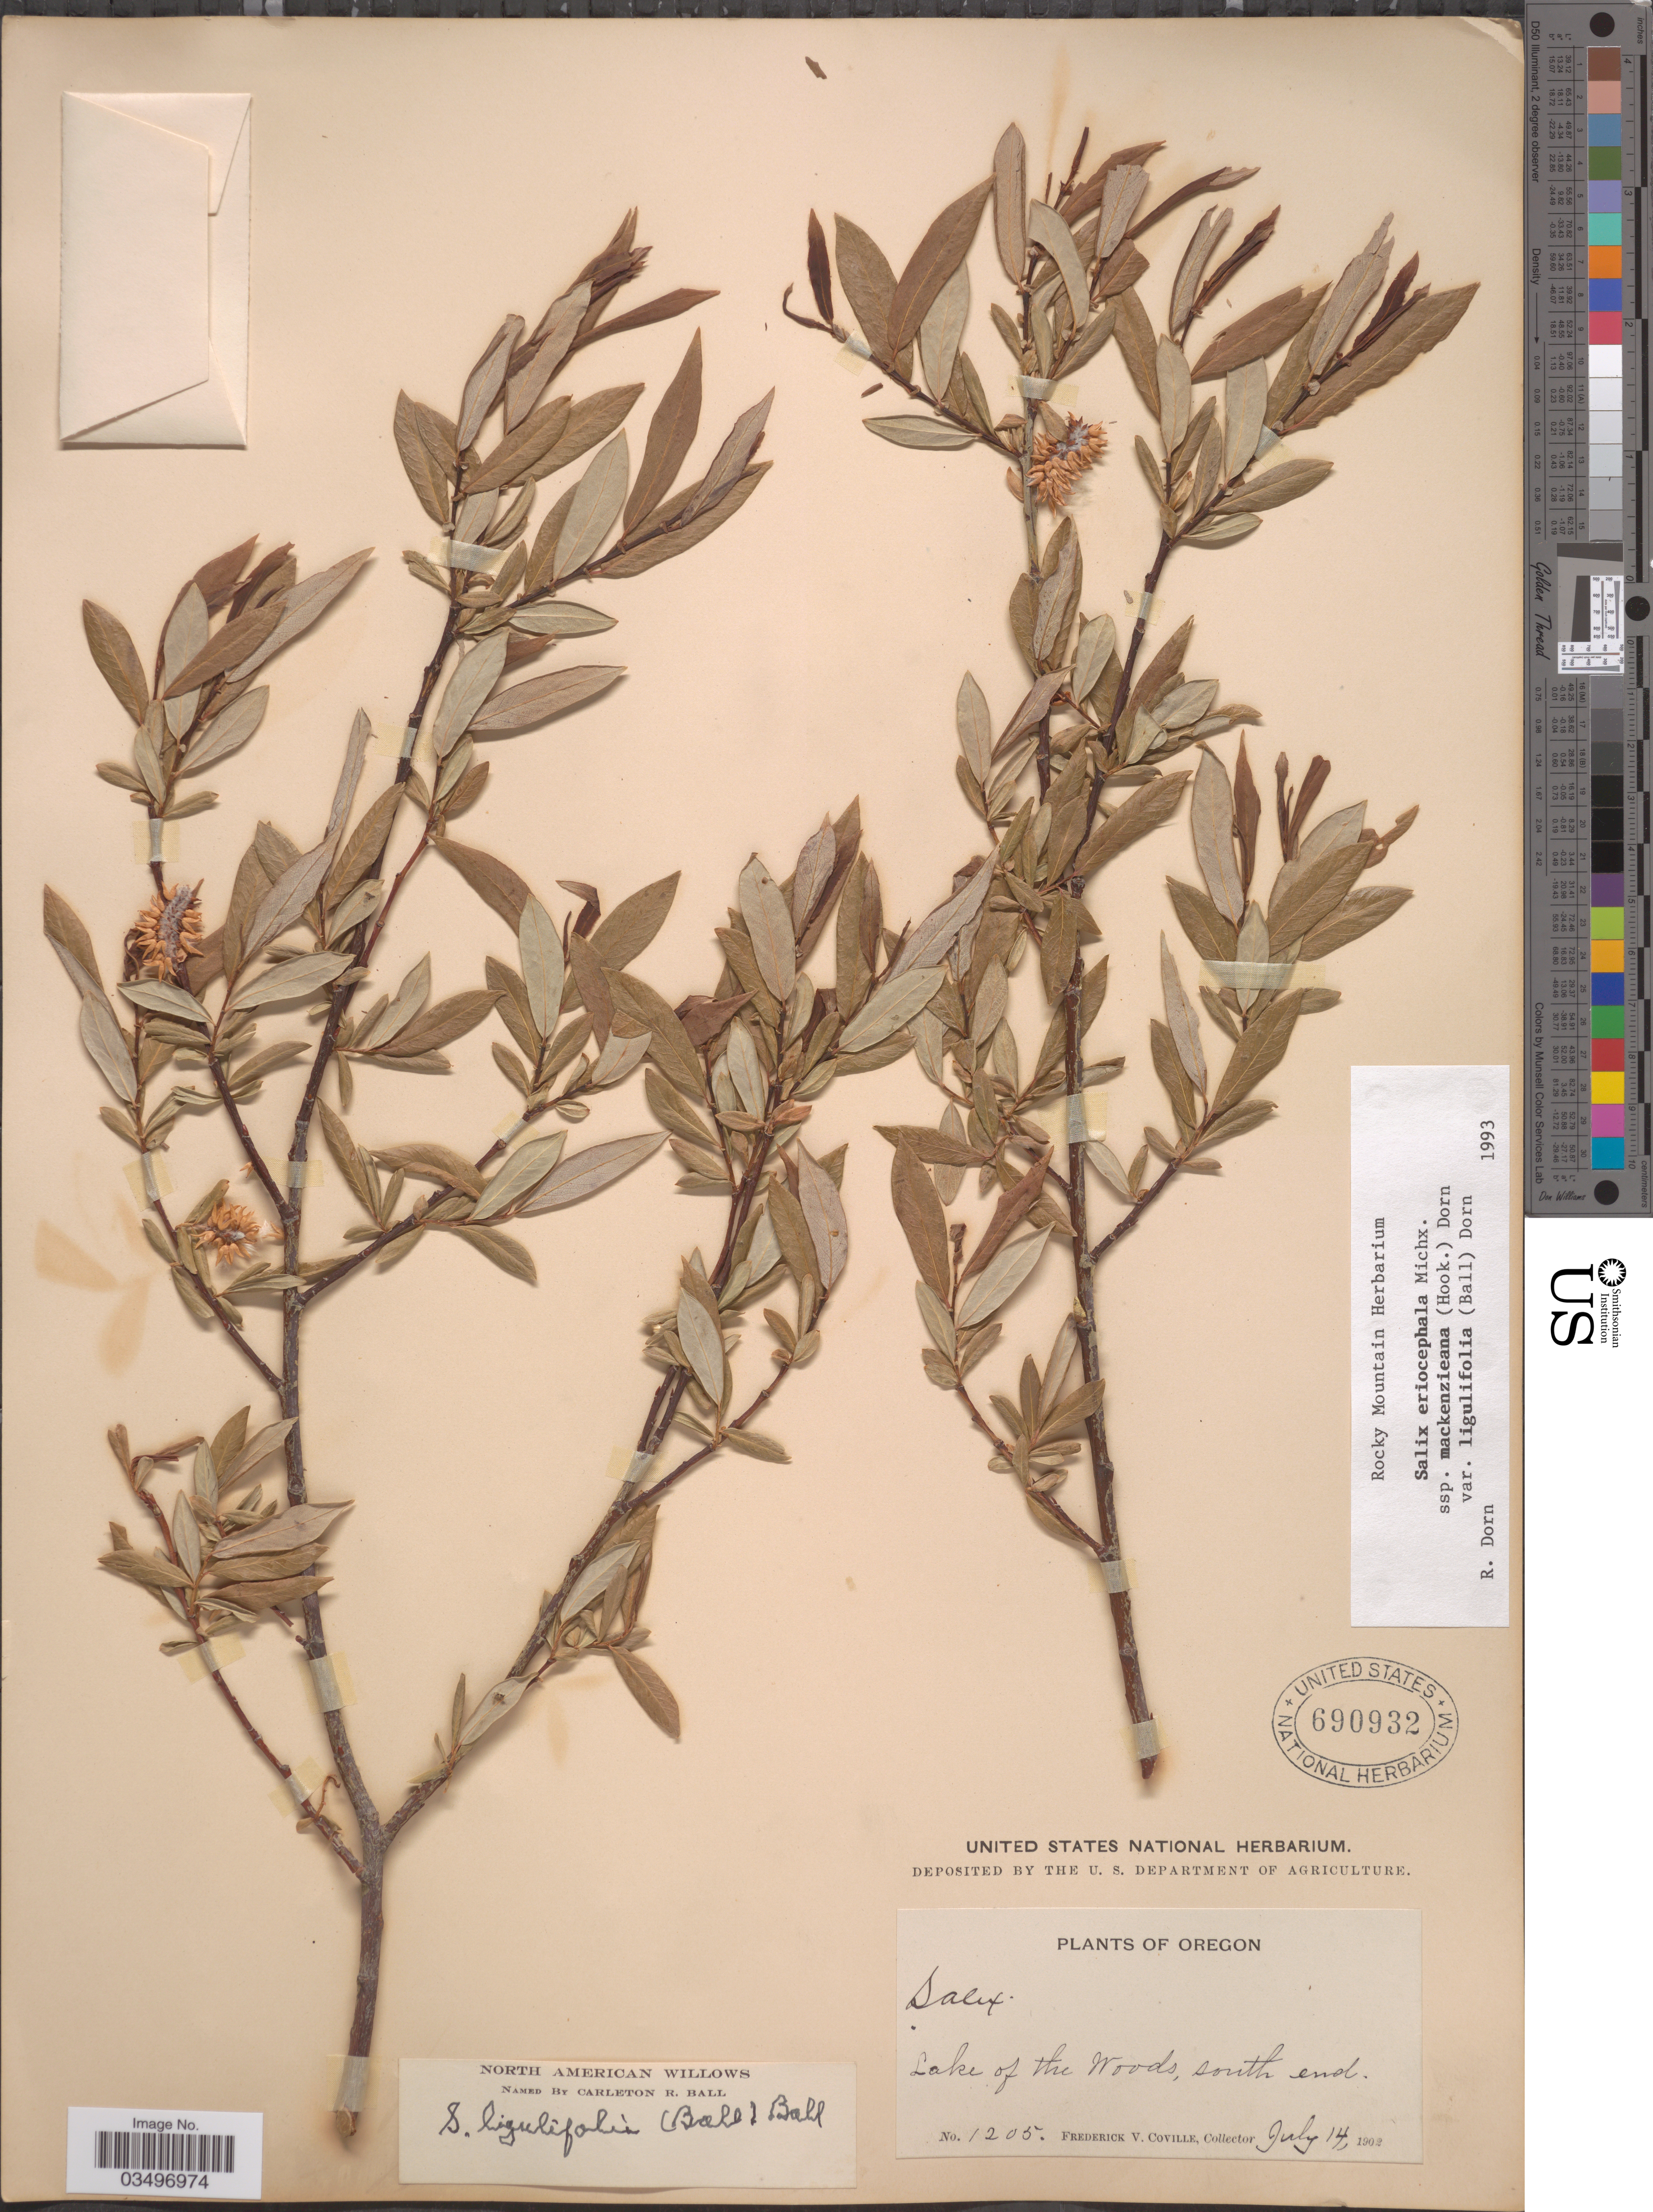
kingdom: Plantae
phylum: Tracheophyta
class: Magnoliopsida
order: Malpighiales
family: Salicaceae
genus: Salix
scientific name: Salix eriocephala var. ligulifolia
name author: (C.R. Ball) Dorn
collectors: F. V. Coville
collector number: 1205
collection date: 1902-07-14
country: United States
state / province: Oregon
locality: Lake of the Woods, south end.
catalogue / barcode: US 690932